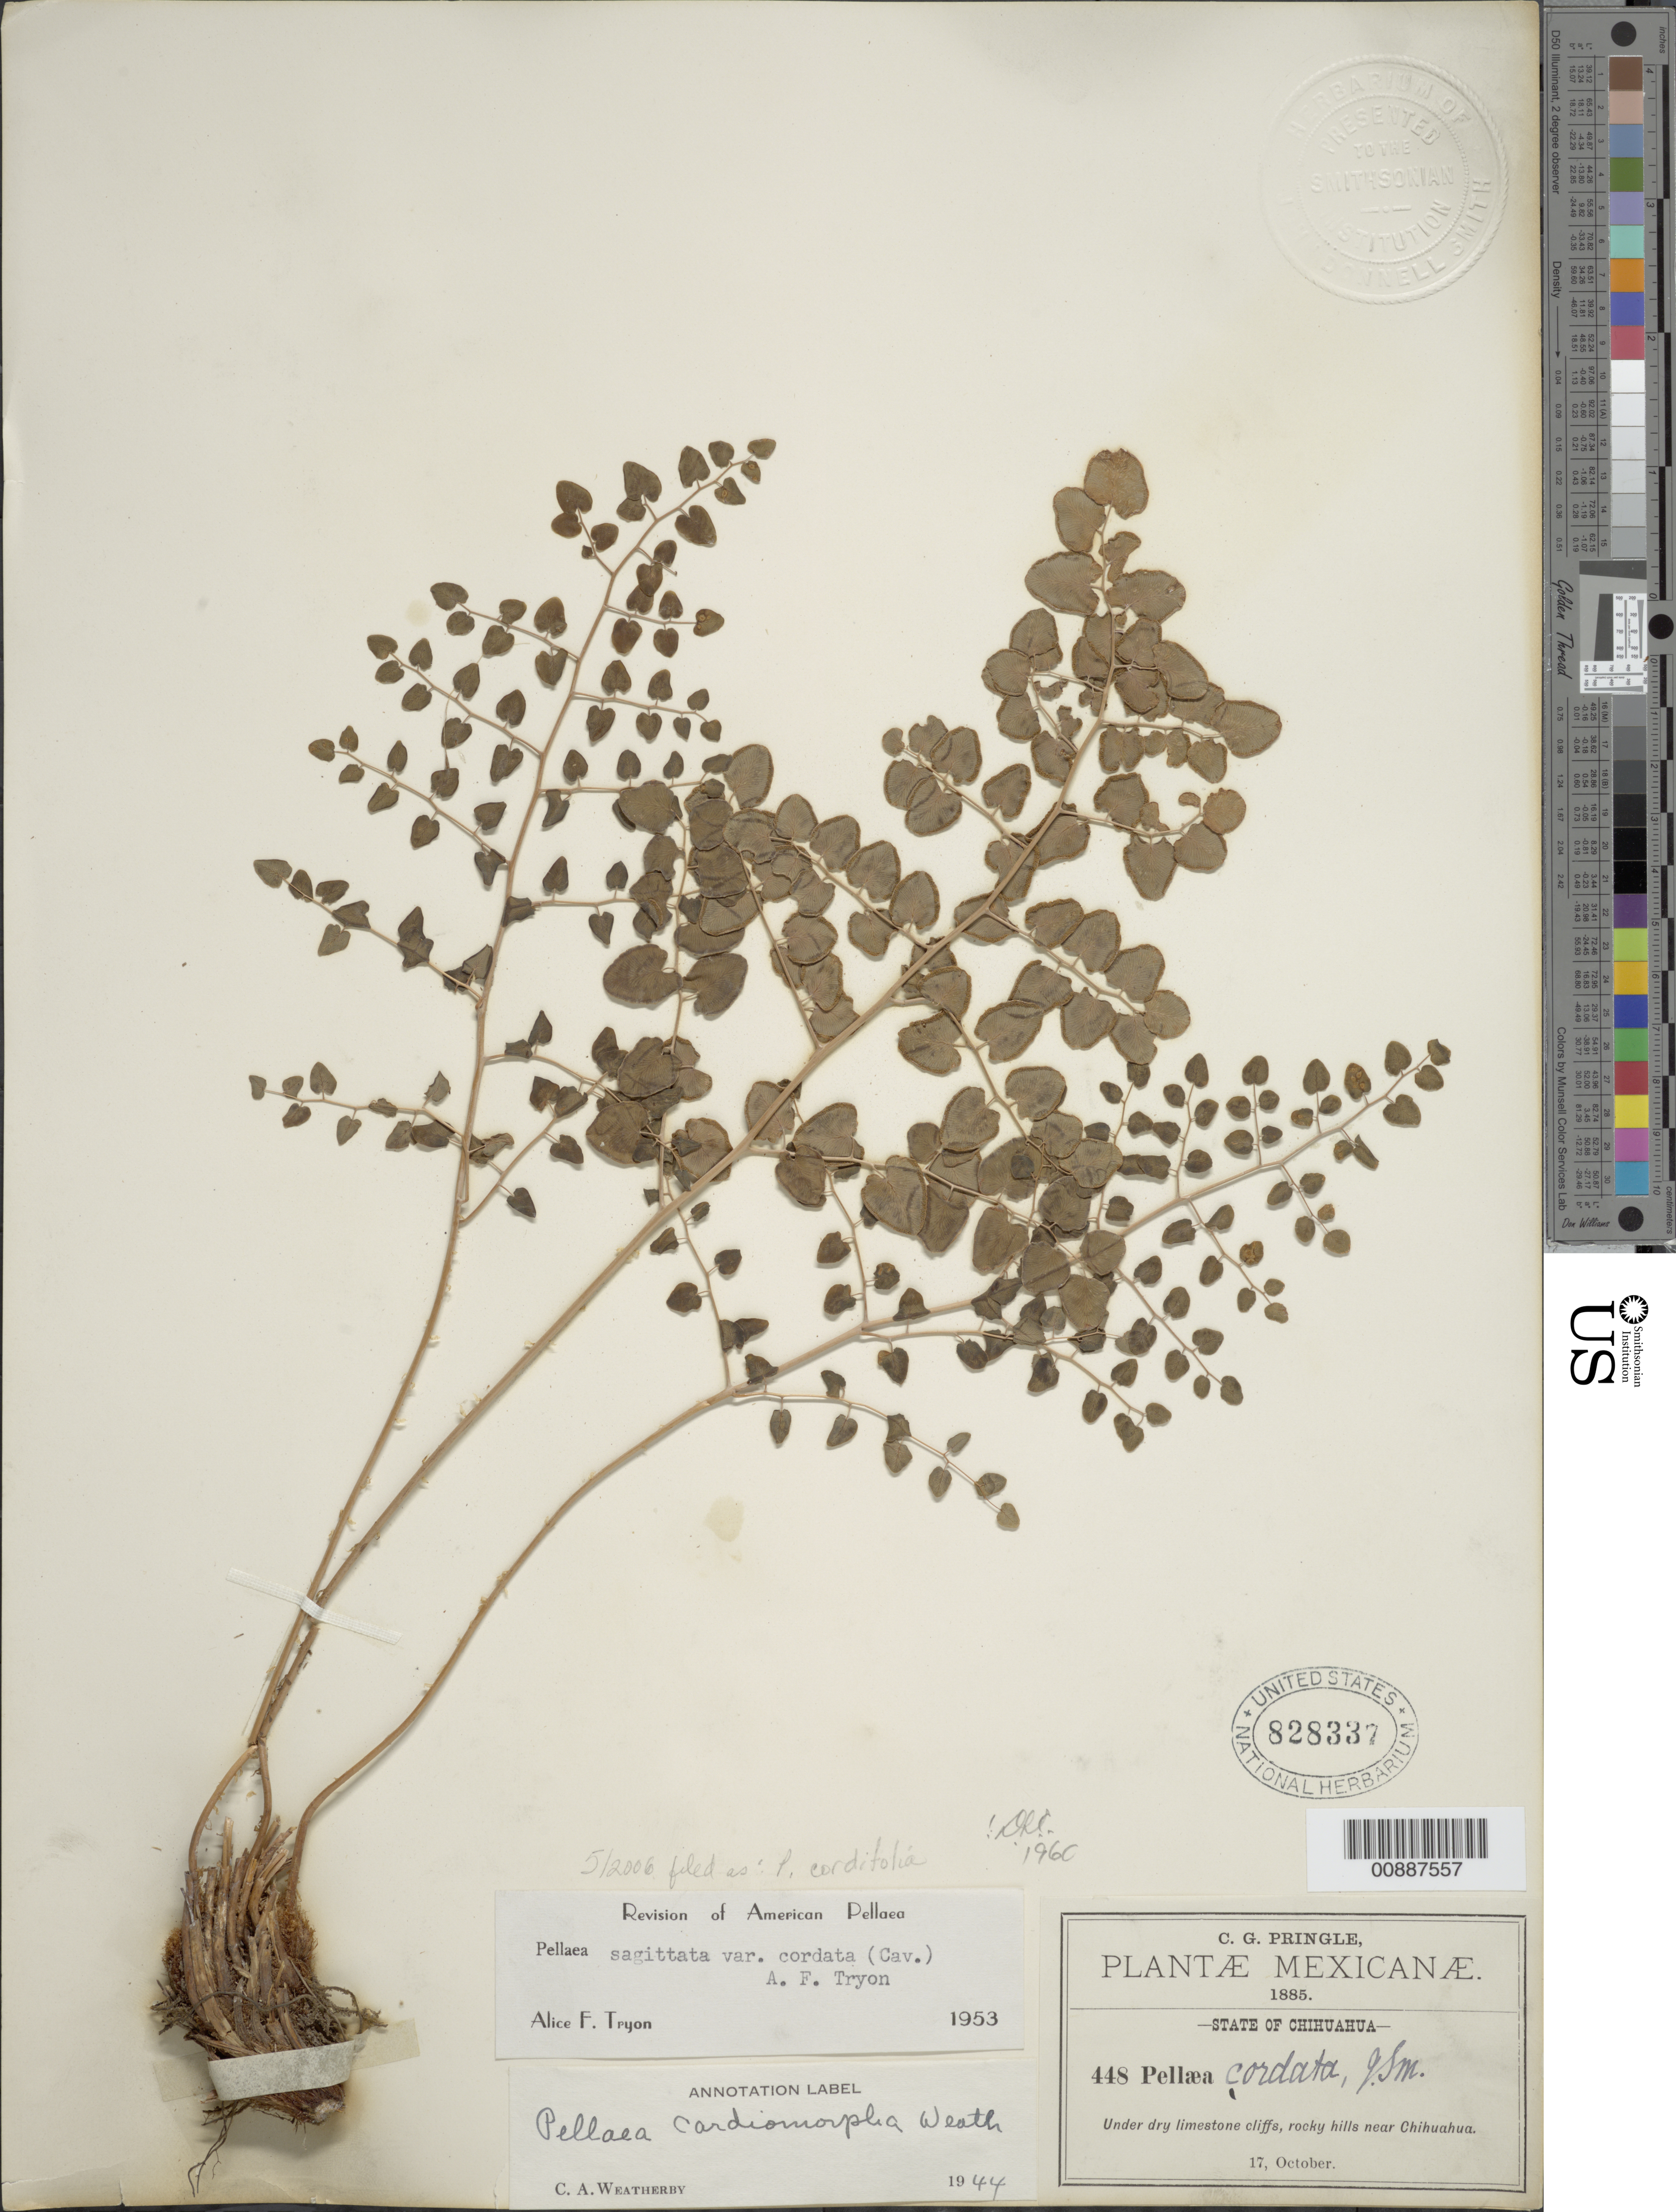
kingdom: Plantae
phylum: Tracheophyta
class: Polypodiopsida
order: Polypodiales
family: Pteridaceae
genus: Pellaea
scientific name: Pellaea cordifolia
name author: (Sessé) A.R. Sm.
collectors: C. G. Pringle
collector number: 448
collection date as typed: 17 Oct 1885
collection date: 1885-10-17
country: Mexico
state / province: Chihuahua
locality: Rocky hills near Chihuahua.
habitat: Under dry limestone cliffs.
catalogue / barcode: US 828337